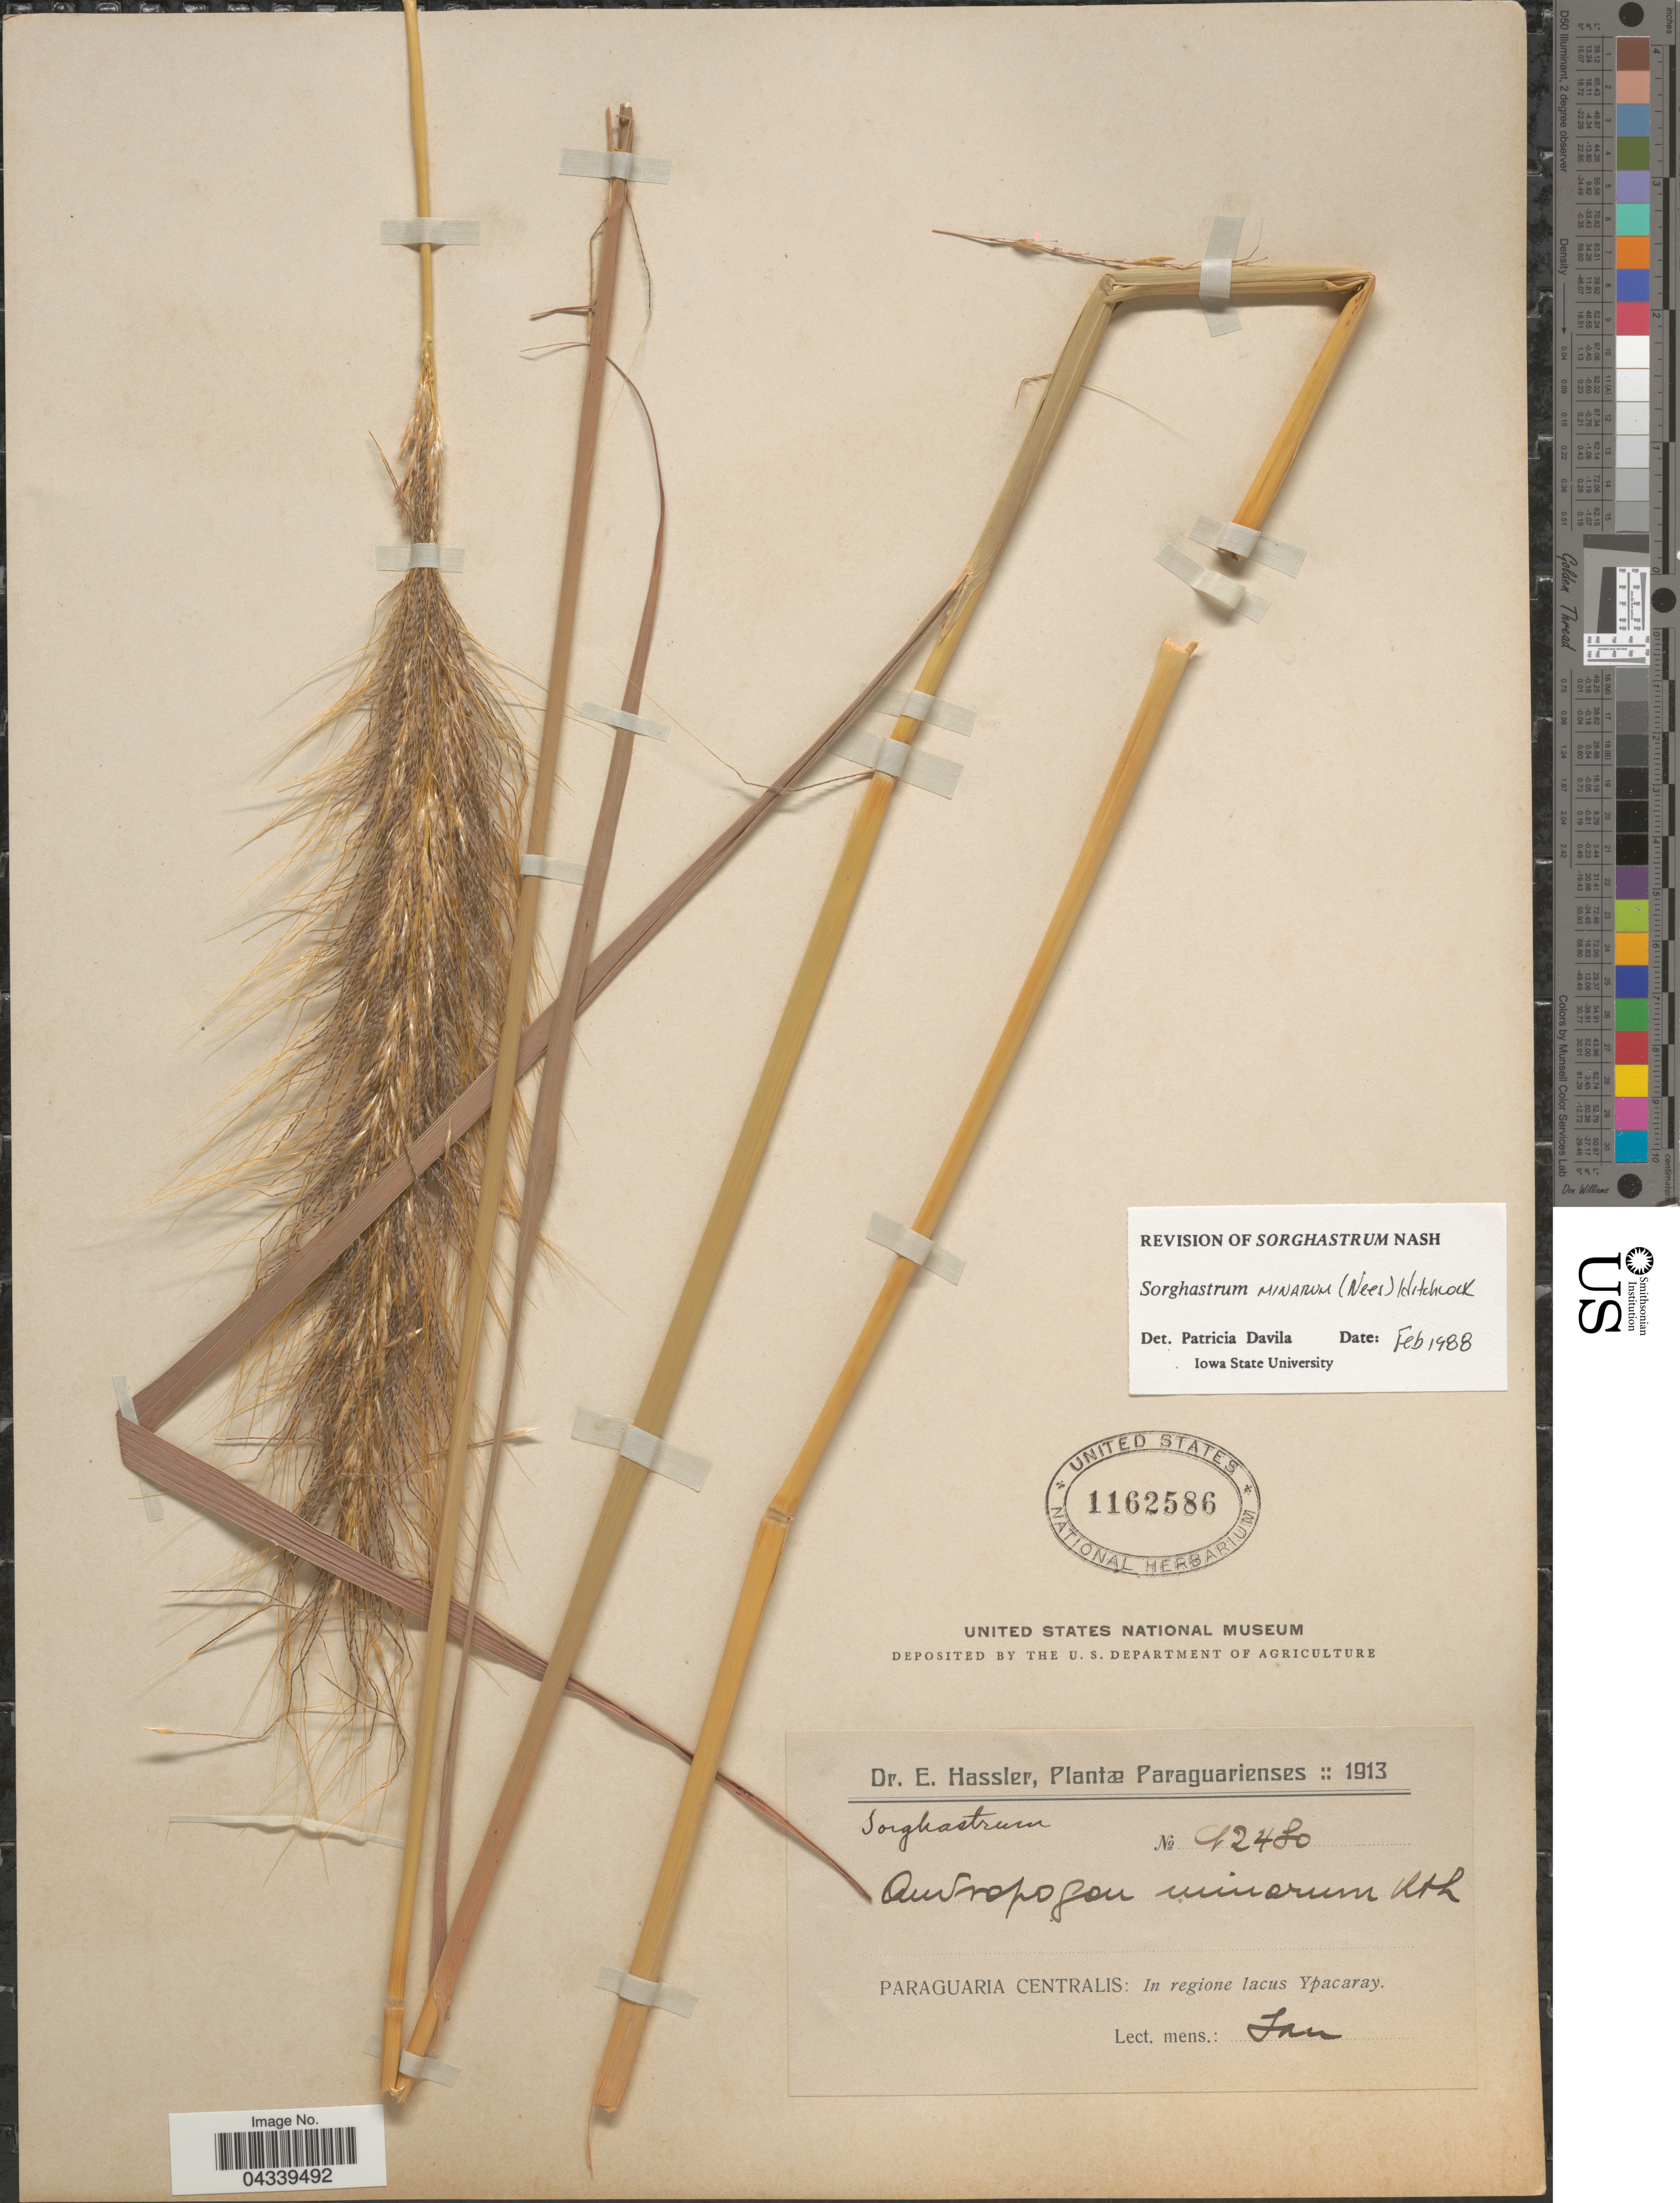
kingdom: Plantae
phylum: Tracheophyta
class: Liliopsida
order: Poales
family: Poaceae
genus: Sorghastrum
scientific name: Sorghastrum minarum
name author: (Nees) Hitchc.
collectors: E. Hassler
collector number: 12480*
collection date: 1913-01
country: Paraguay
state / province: Paraguari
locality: Paraguaria Centralis: In regione lacus Ypacaray.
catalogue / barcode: US 1162586